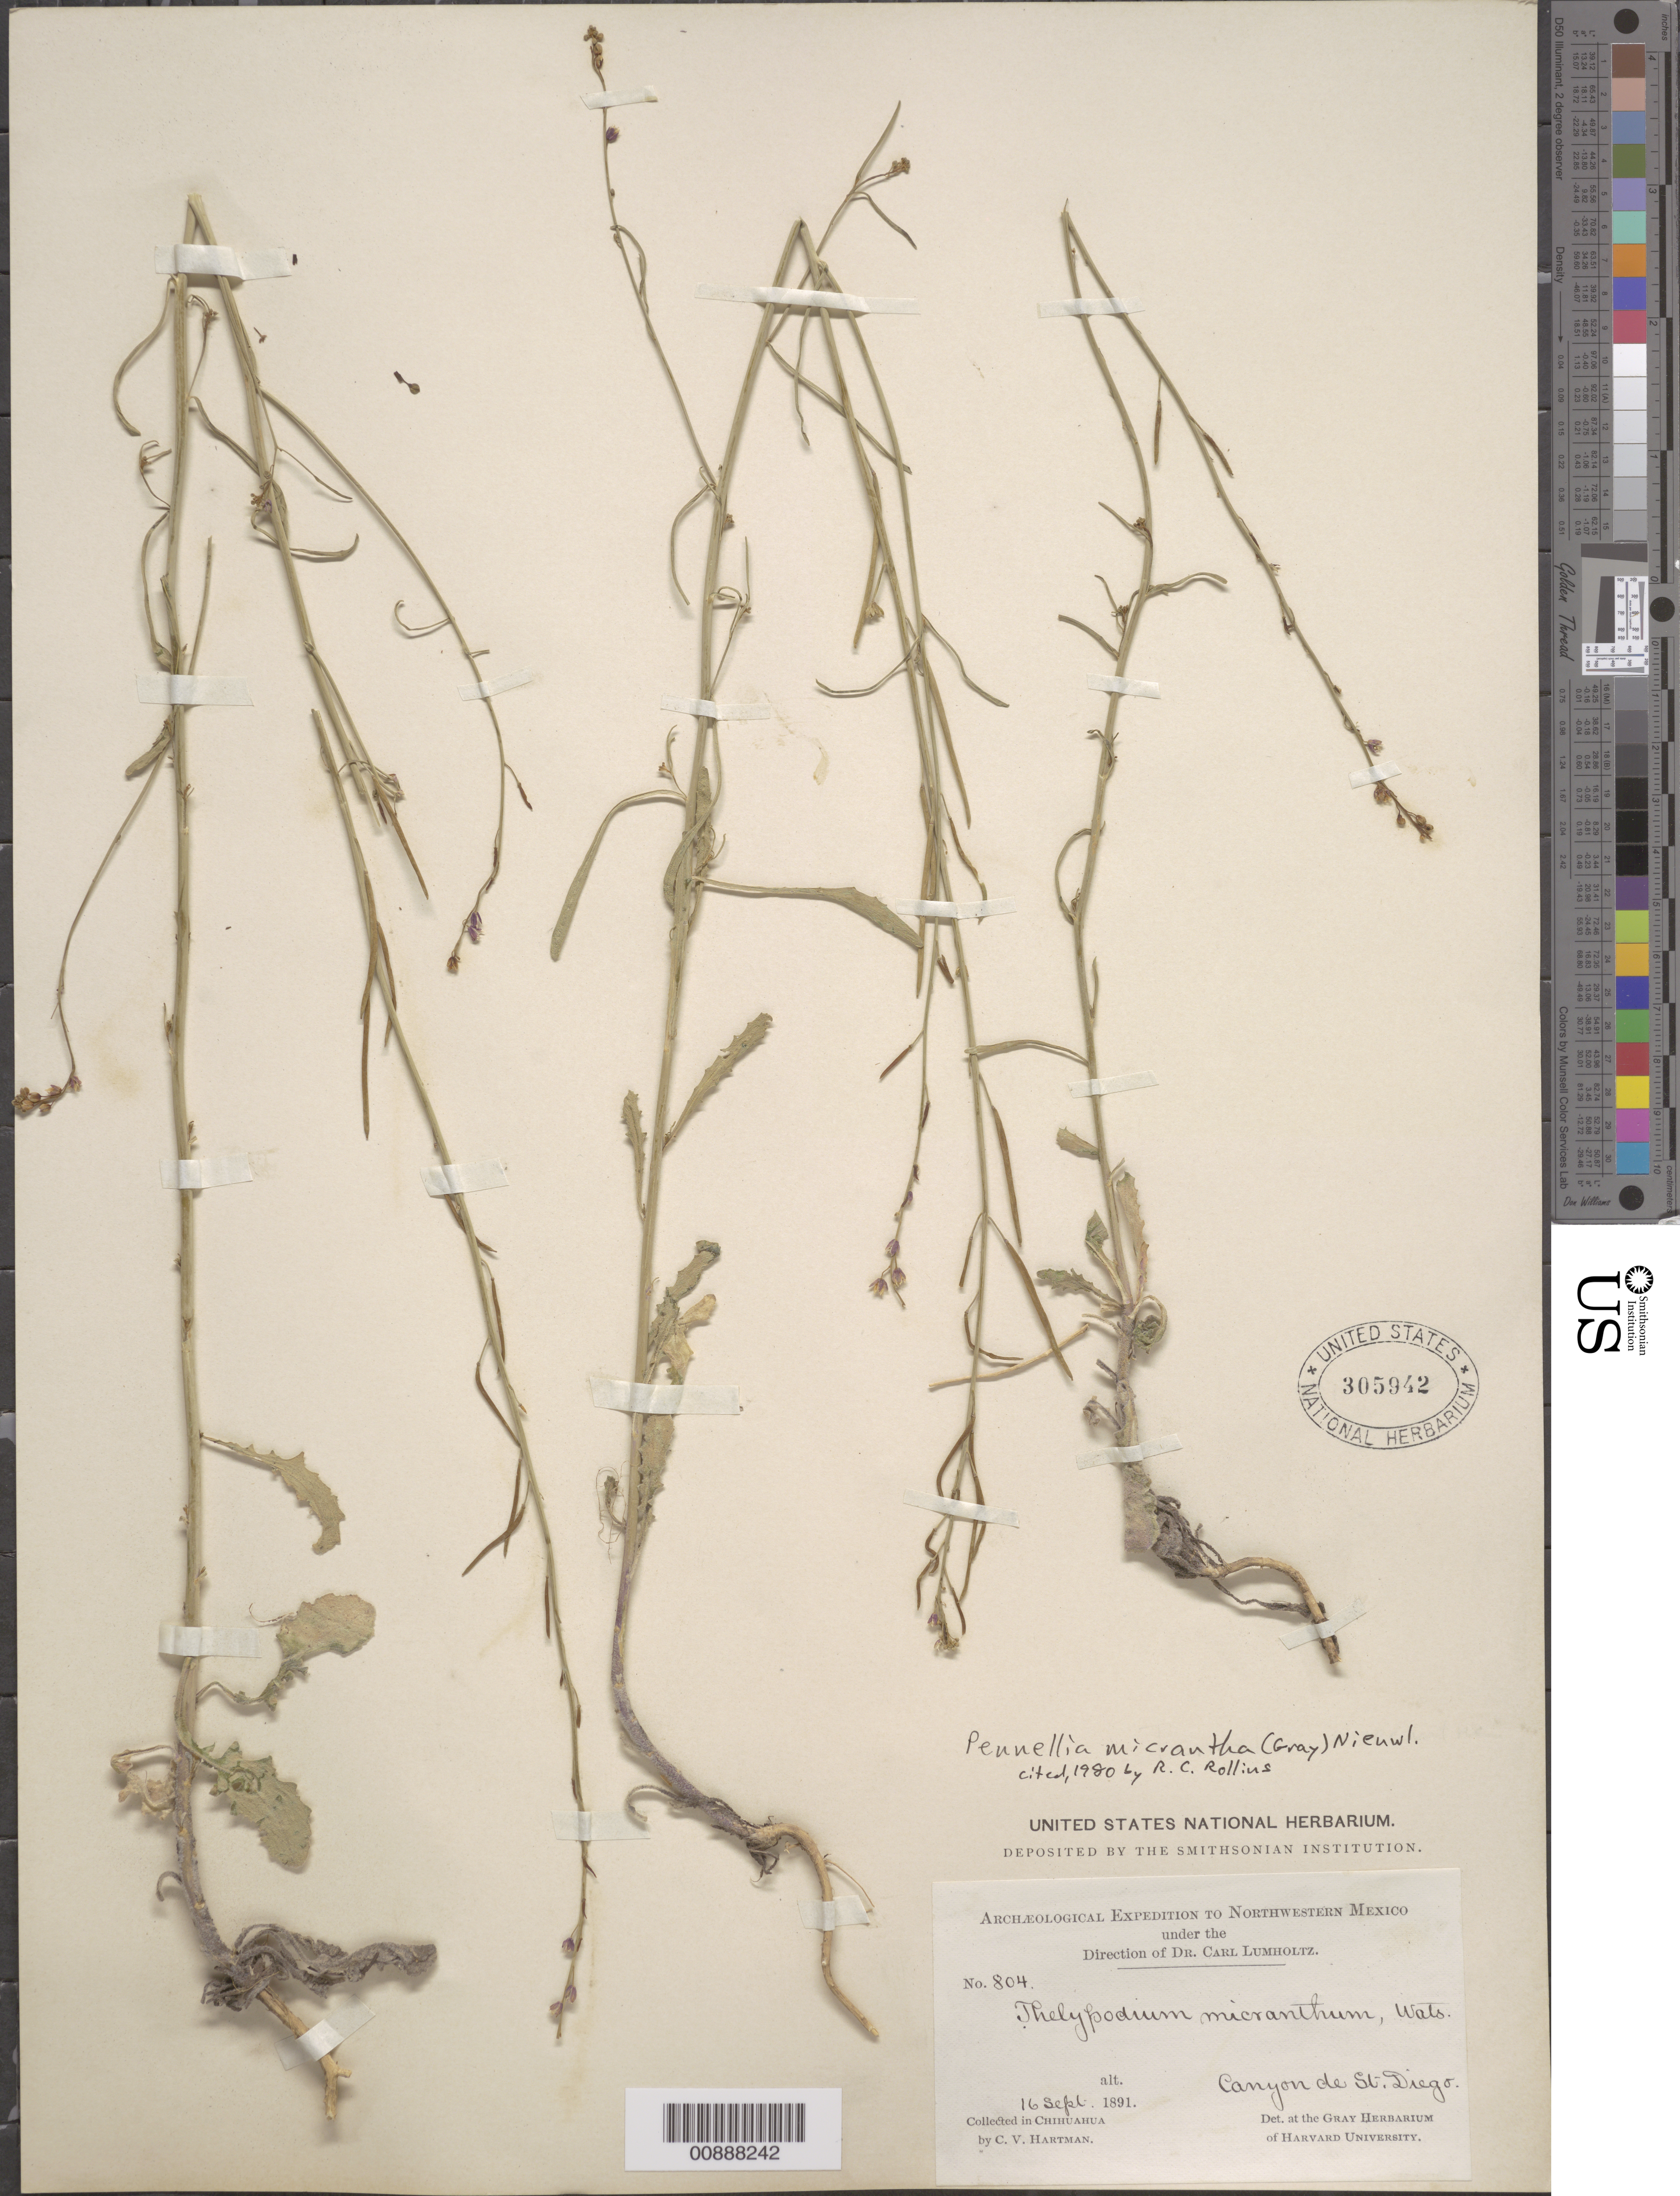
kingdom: Plantae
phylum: Tracheophyta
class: Magnoliopsida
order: Brassicales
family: Brassicaceae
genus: Pennellia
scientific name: Pennellia micrantha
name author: (A. Gray) Nieuwl.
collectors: C. V. Hartman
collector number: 804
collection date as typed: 16 Sep 1891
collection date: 1891-09-16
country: Mexico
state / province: Chihuahua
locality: Canyon de St. Diego, Chihuahua.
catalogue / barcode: US 305942